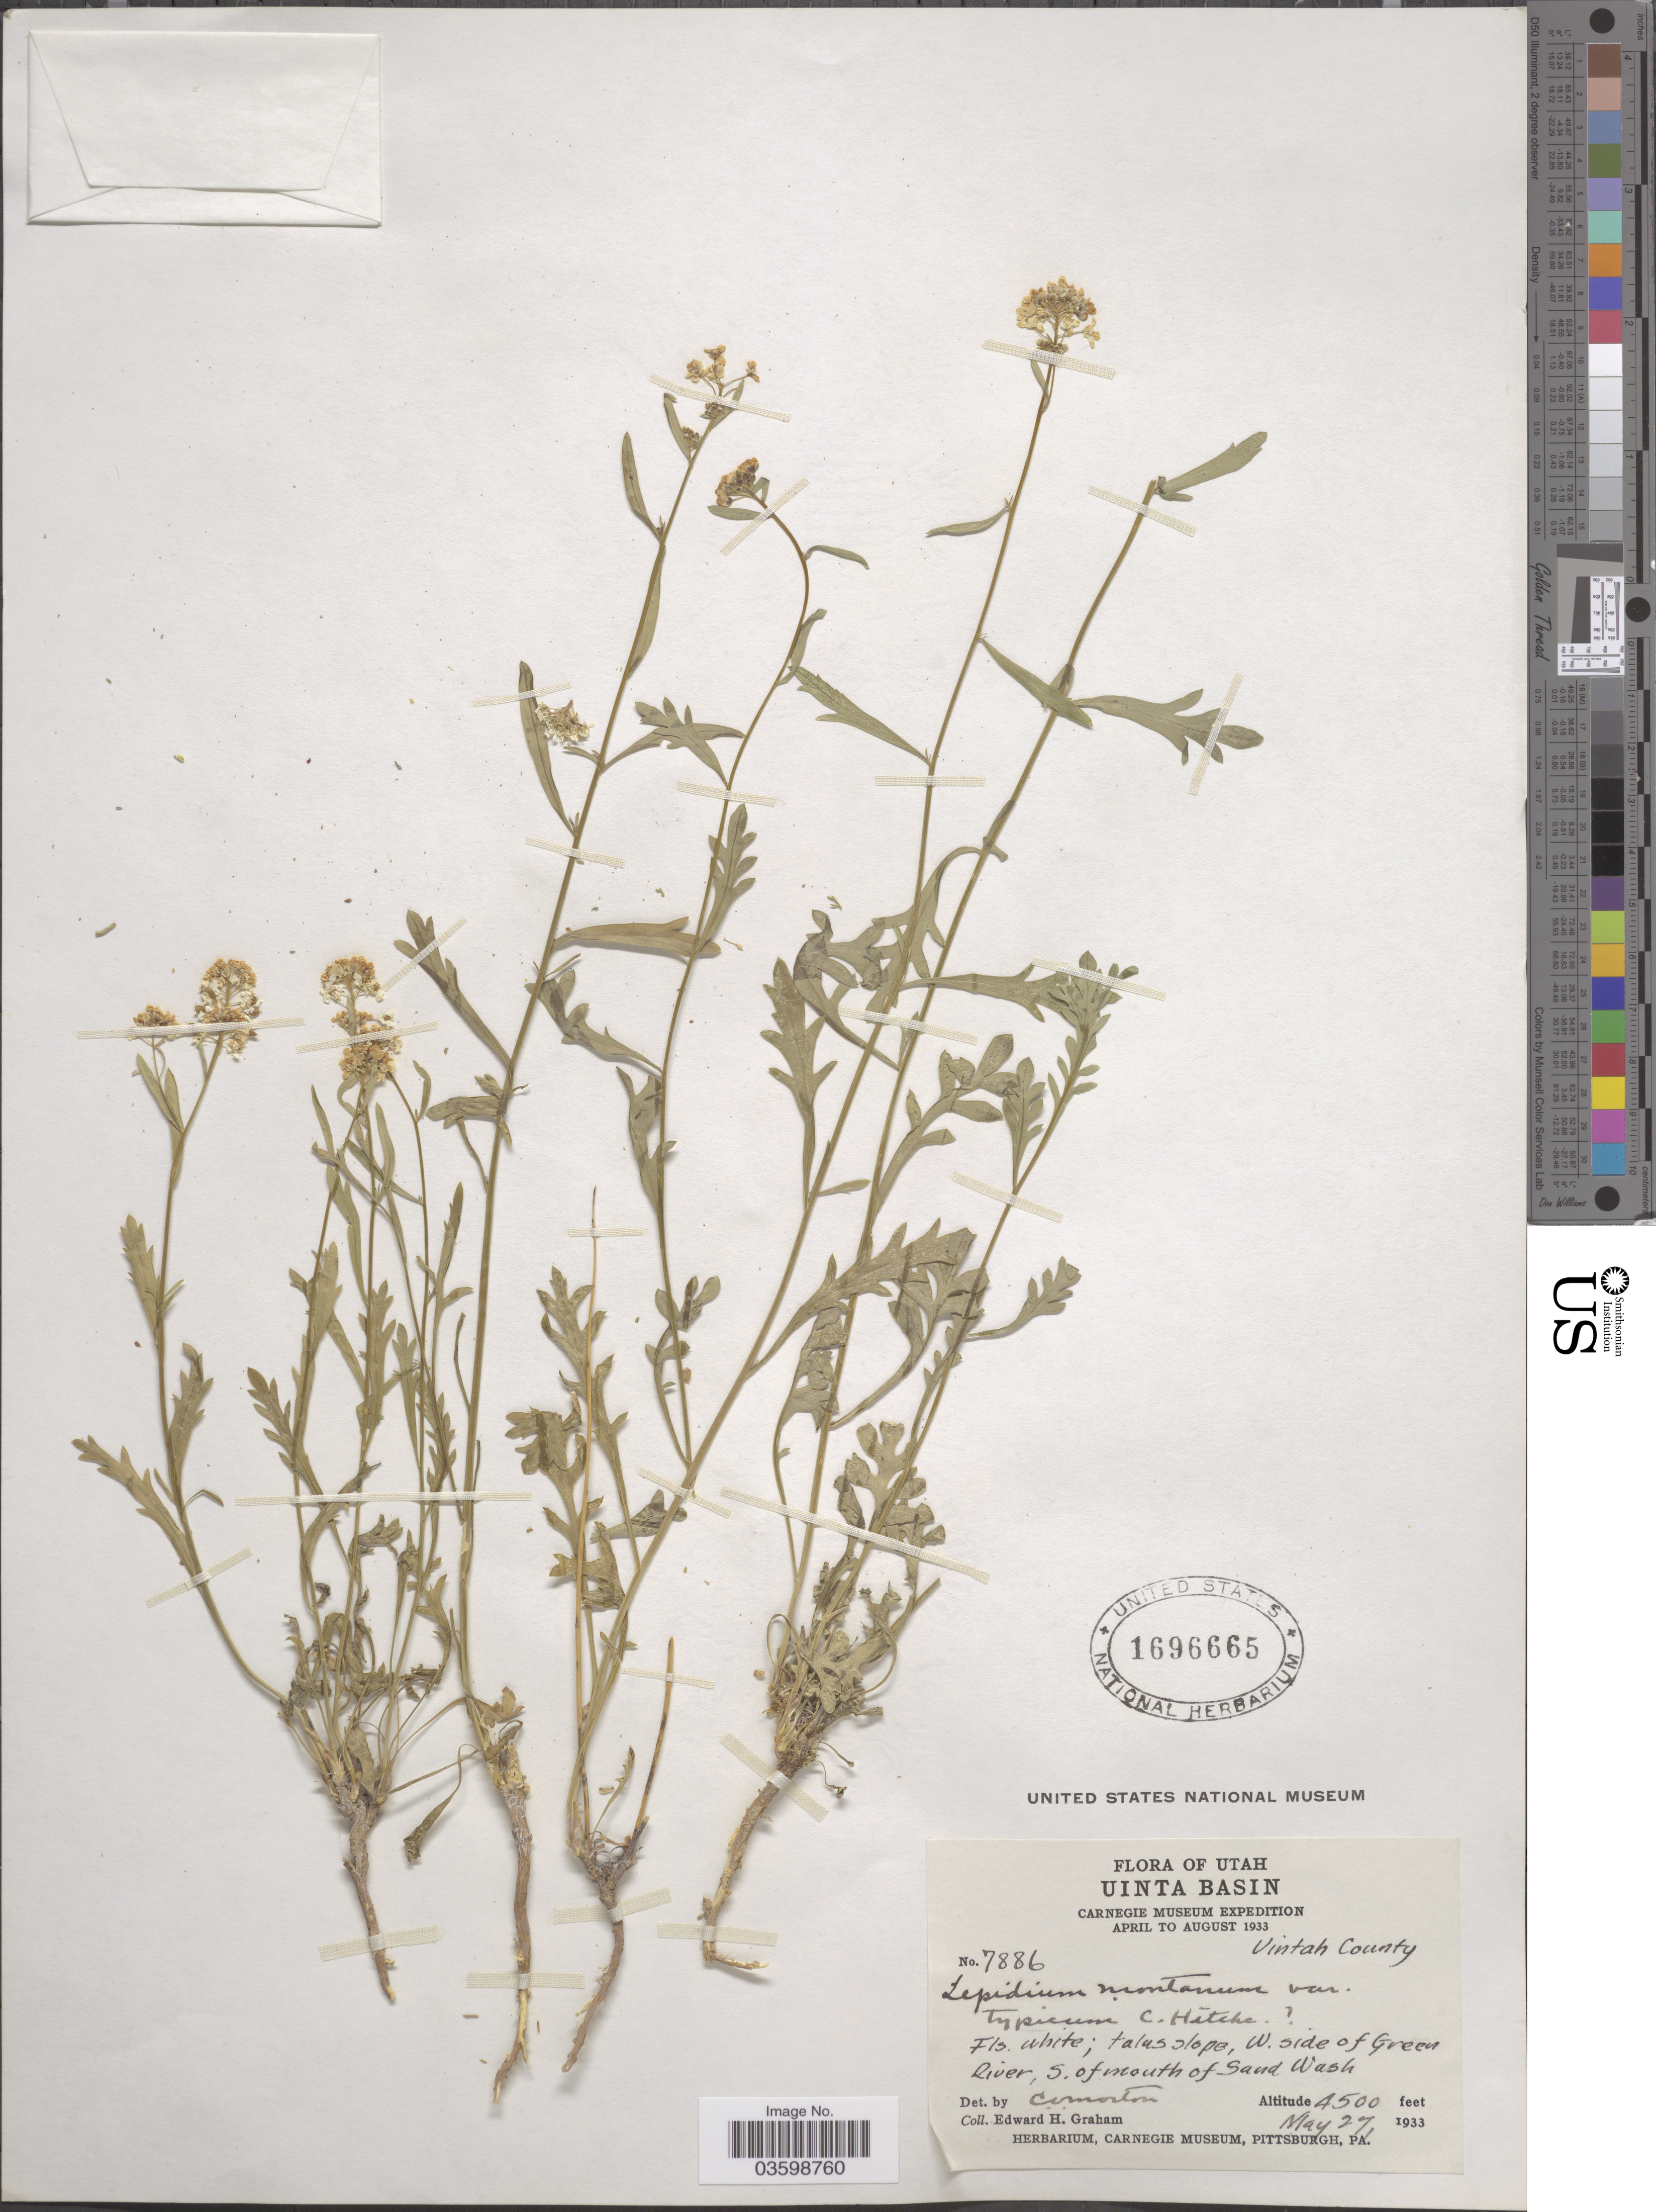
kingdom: Plantae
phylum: Tracheophyta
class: Magnoliopsida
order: Brassicales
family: Brassicaceae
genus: Lepidium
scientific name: Lepidium montanum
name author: Nutt.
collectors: E. H. Graham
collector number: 7886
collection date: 1933-05-27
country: United States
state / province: Utah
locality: Uinta Basin. Uintah County. Talus slope, W. side of Green River, S. of mouth of Sand Wash.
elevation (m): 1372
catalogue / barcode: US 1696665